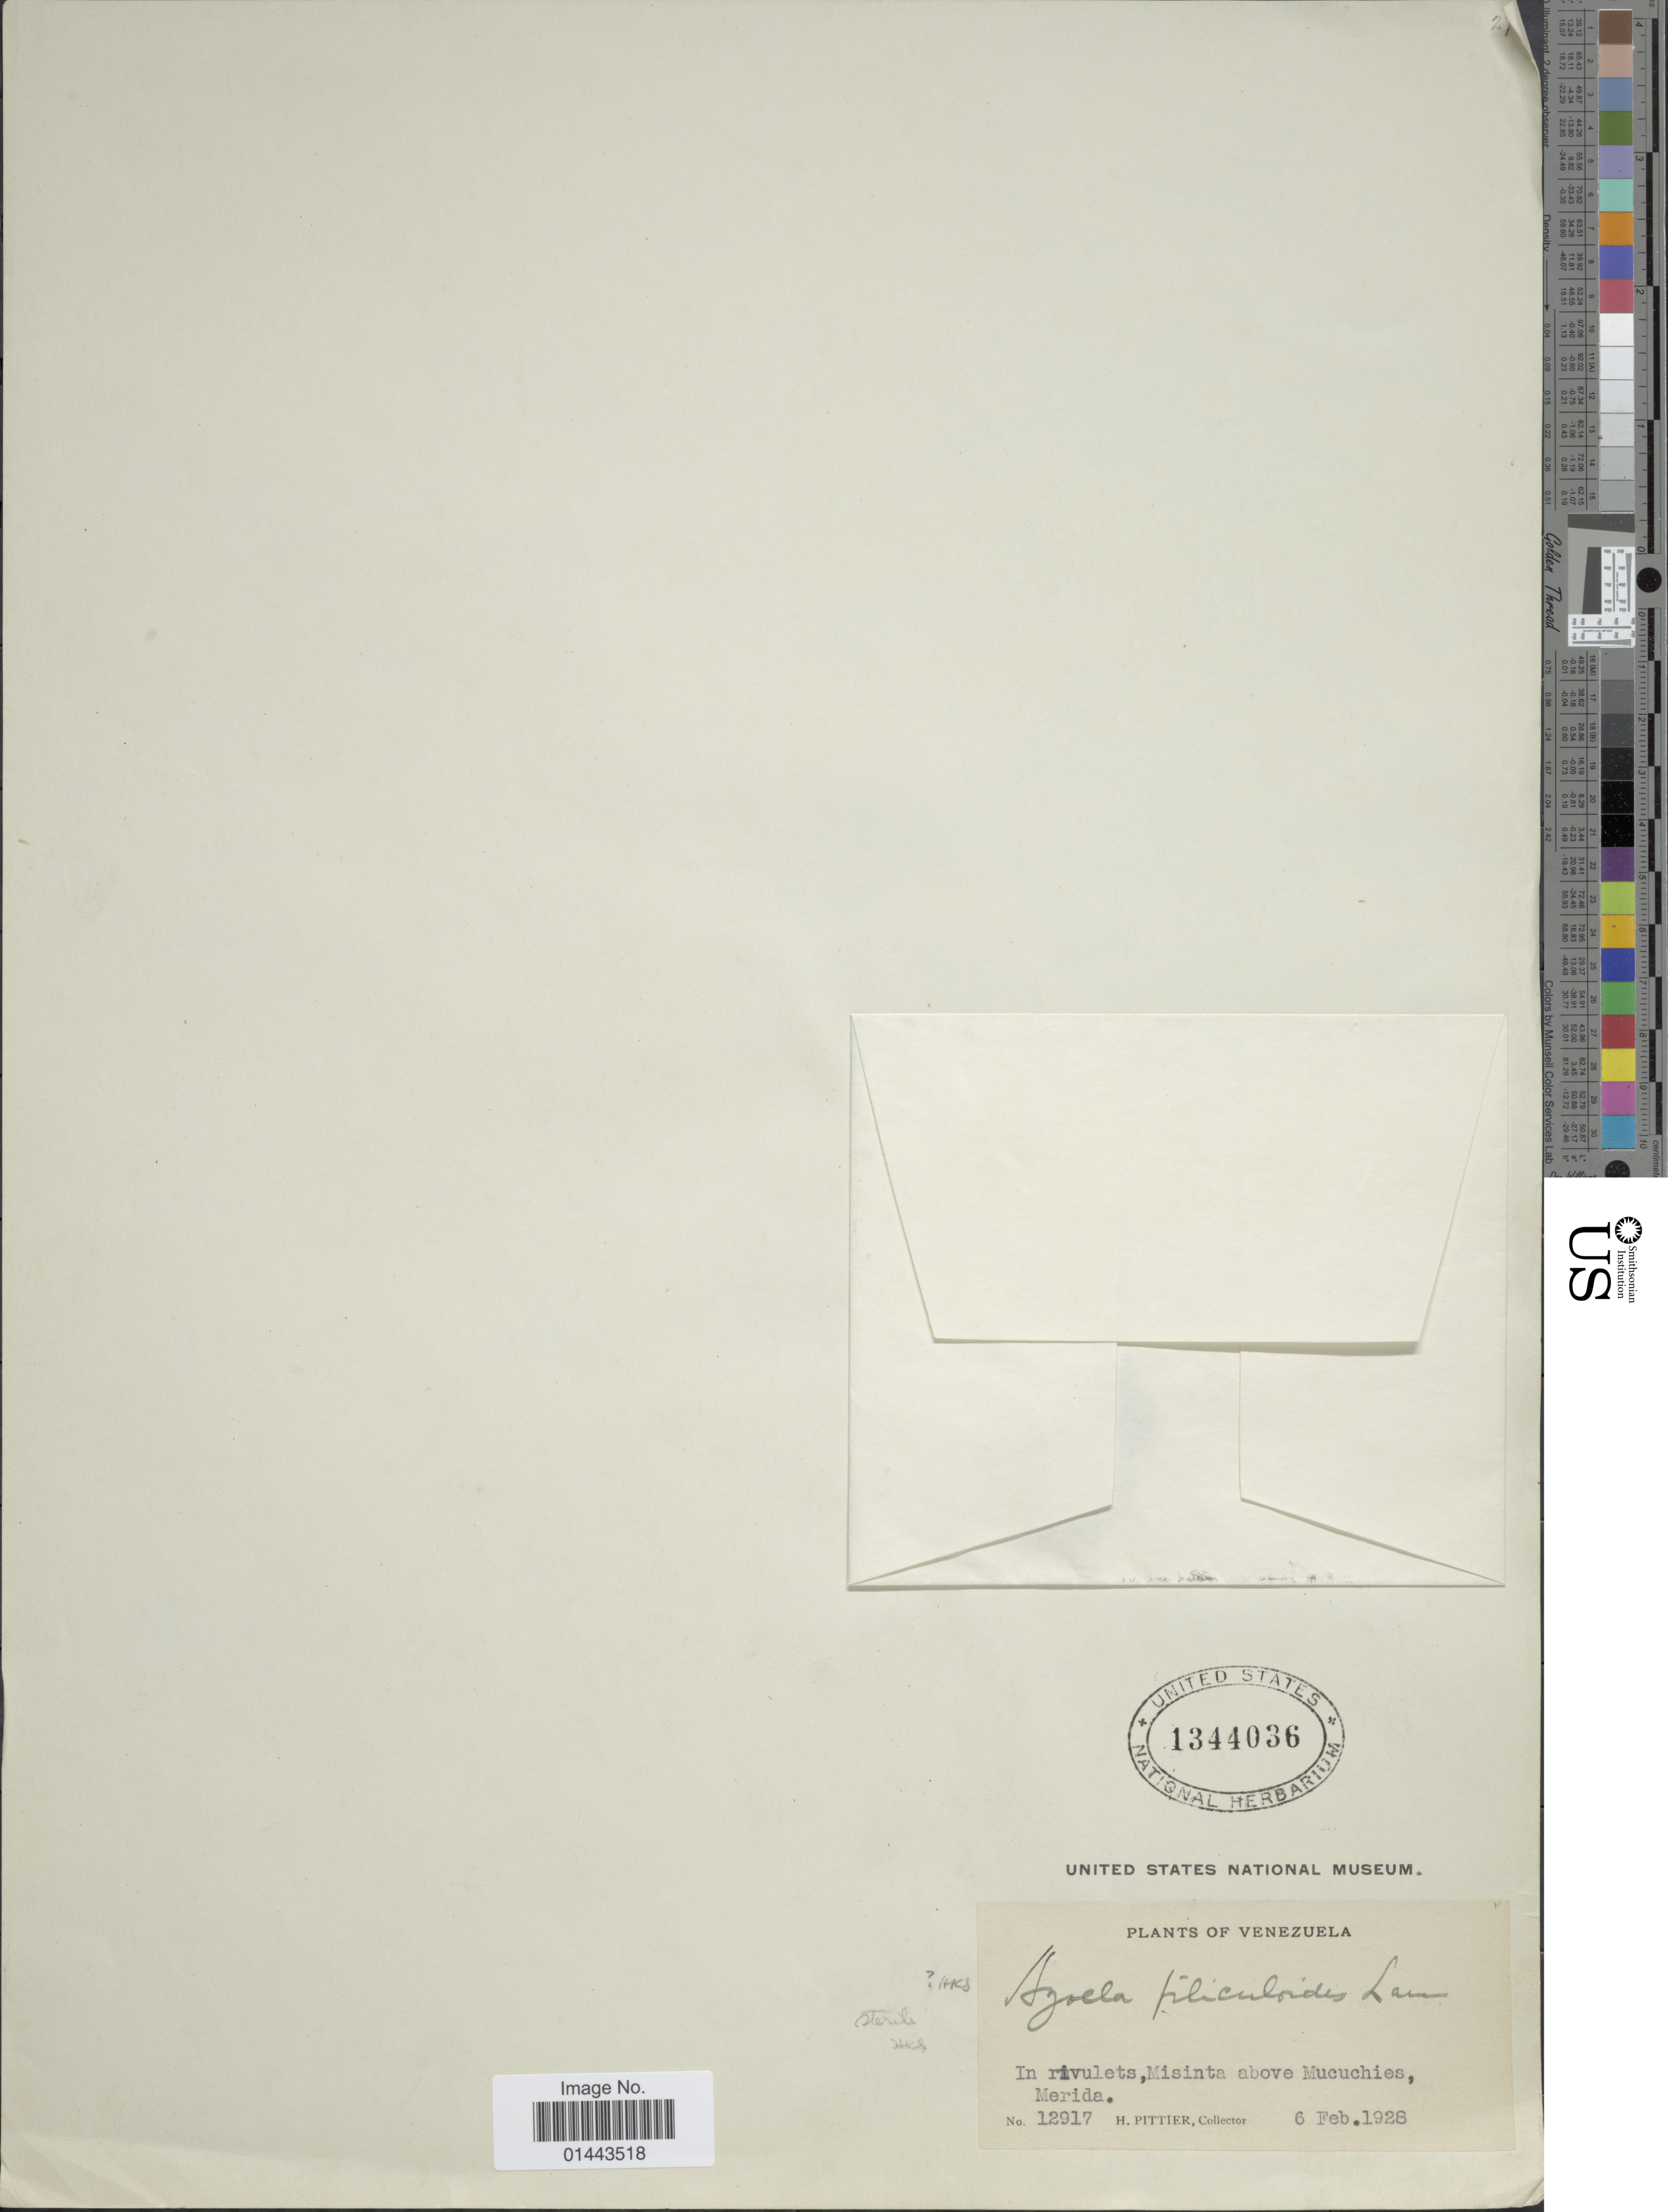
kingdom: Plantae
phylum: Tracheophyta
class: Polypodiopsida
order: Salviniales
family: Salviniaceae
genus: Azolla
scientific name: Azolla filiculoides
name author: Lam.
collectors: H. F. Pittier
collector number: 12917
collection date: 1928-02-06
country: Venezuela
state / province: Mérida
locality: In rivulet, Misinta above Mucuchies.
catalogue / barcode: US 1344036